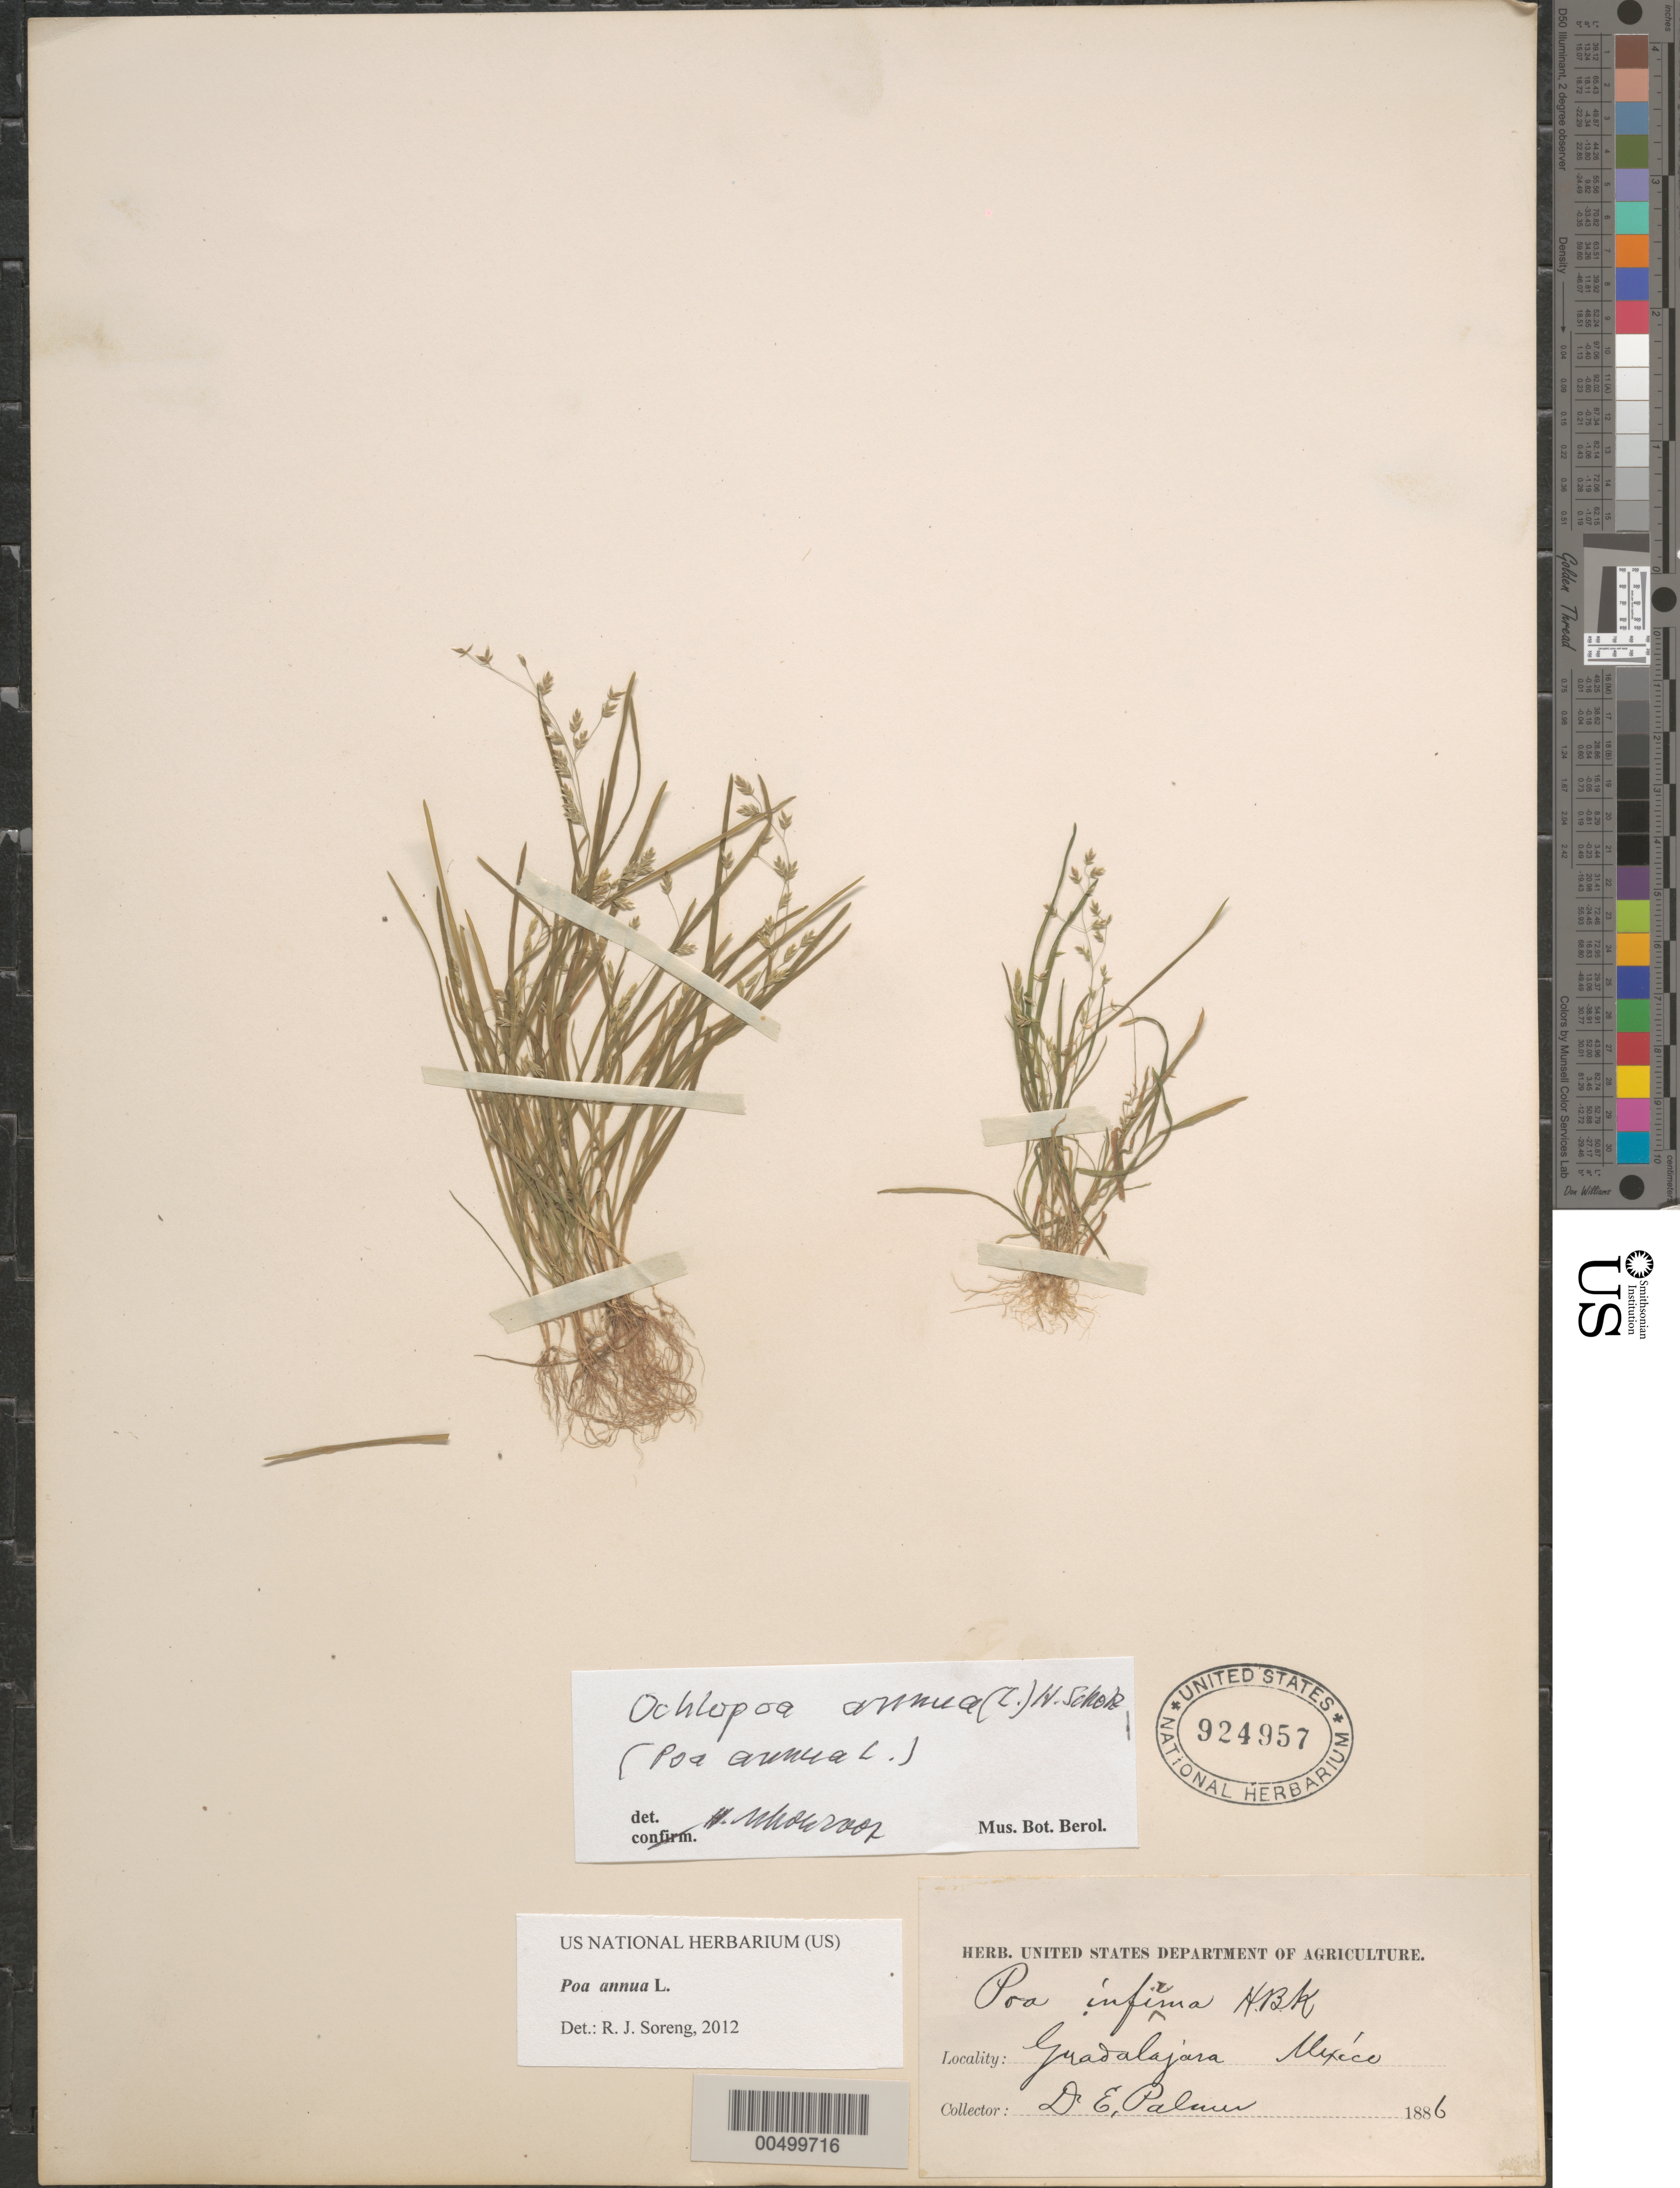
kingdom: Plantae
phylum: Tracheophyta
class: Liliopsida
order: Poales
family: Poaceae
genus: Poa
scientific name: Poa annua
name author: L.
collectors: E. Palmer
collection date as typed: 1886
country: Mexico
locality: Guadalajara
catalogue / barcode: US 924957